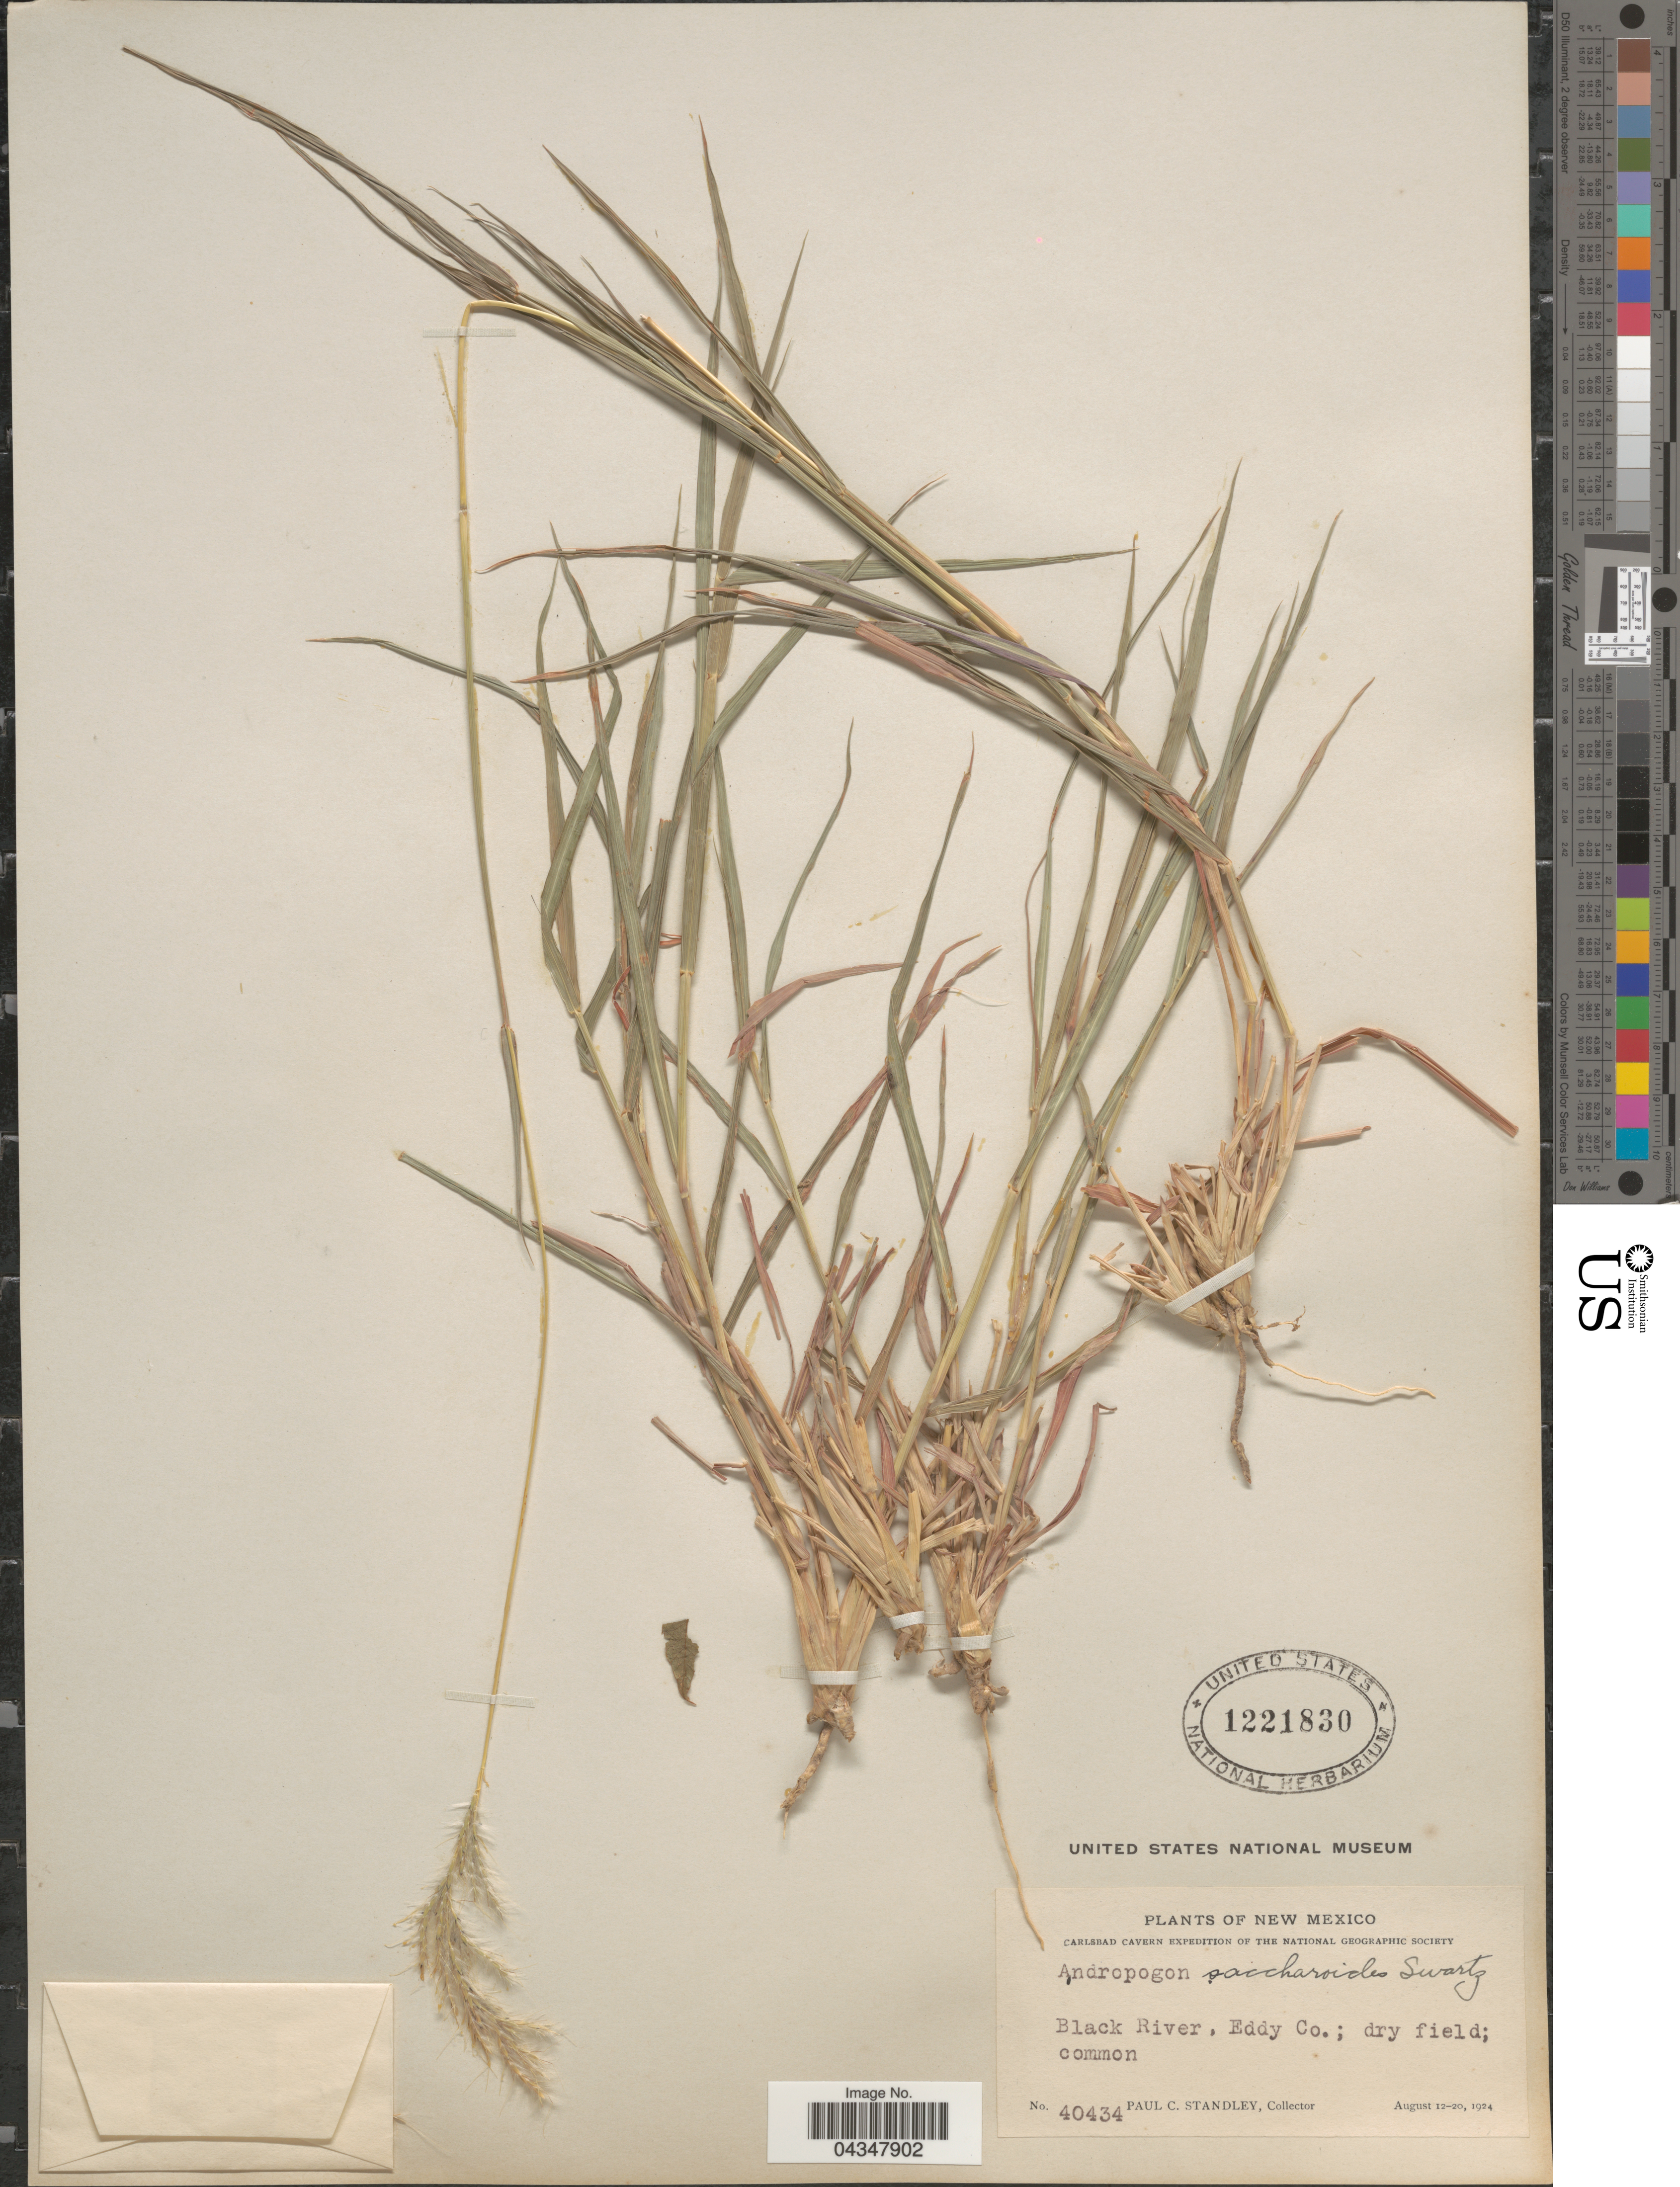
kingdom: Plantae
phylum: Tracheophyta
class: Liliopsida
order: Poales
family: Poaceae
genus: Bothriochloa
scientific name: Bothriochloa saccharoides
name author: (Sw.) Rydb.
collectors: P. C. Standley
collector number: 40434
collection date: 1924-08-12/1924-08-20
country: United States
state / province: New Mexico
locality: Carlsbad Cavern Expedition of the National Geographic Society. Black River, Eddy Co.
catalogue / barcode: US 1221830